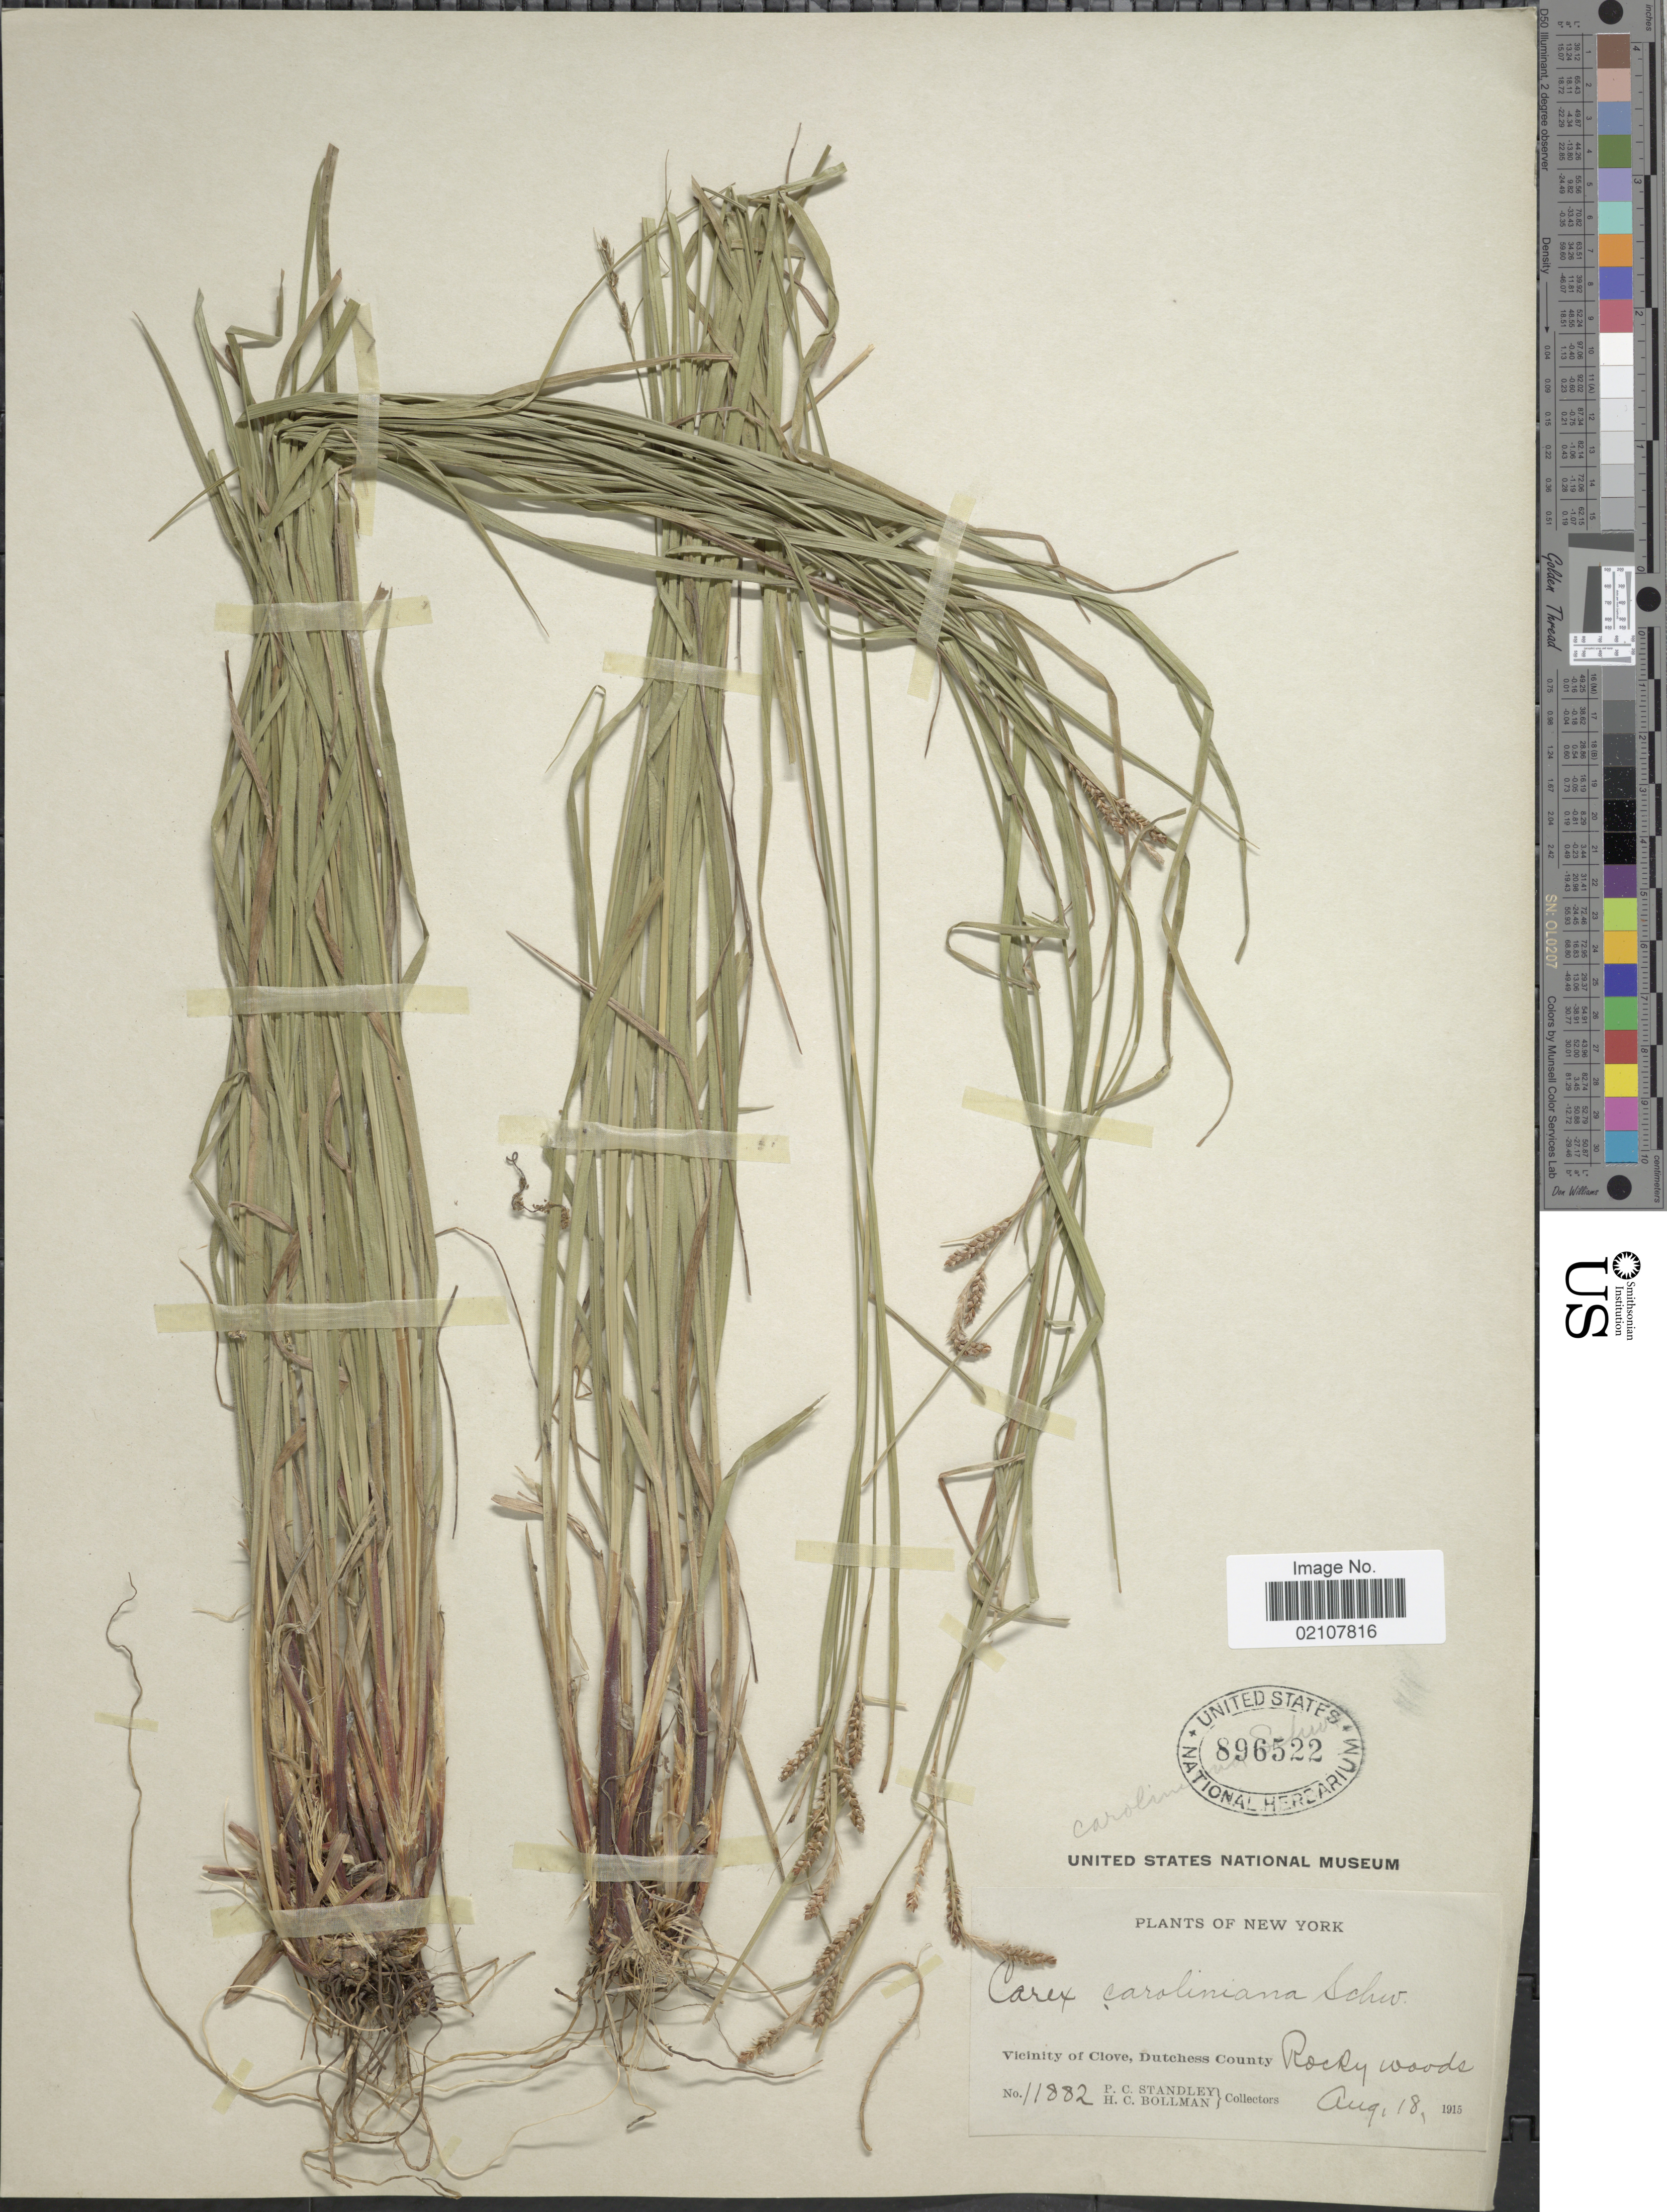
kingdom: Plantae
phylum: Tracheophyta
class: Liliopsida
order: Poales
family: Cyperaceae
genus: Carex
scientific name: Carex davisii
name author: Schwein. & Torr.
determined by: Werier, D.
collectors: P. C. Standley & H. C. Bollman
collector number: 11882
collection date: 1915-08-18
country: United States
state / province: New York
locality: Vicinity of Clove, Dutchess County, Rocky woods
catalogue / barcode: US 896522